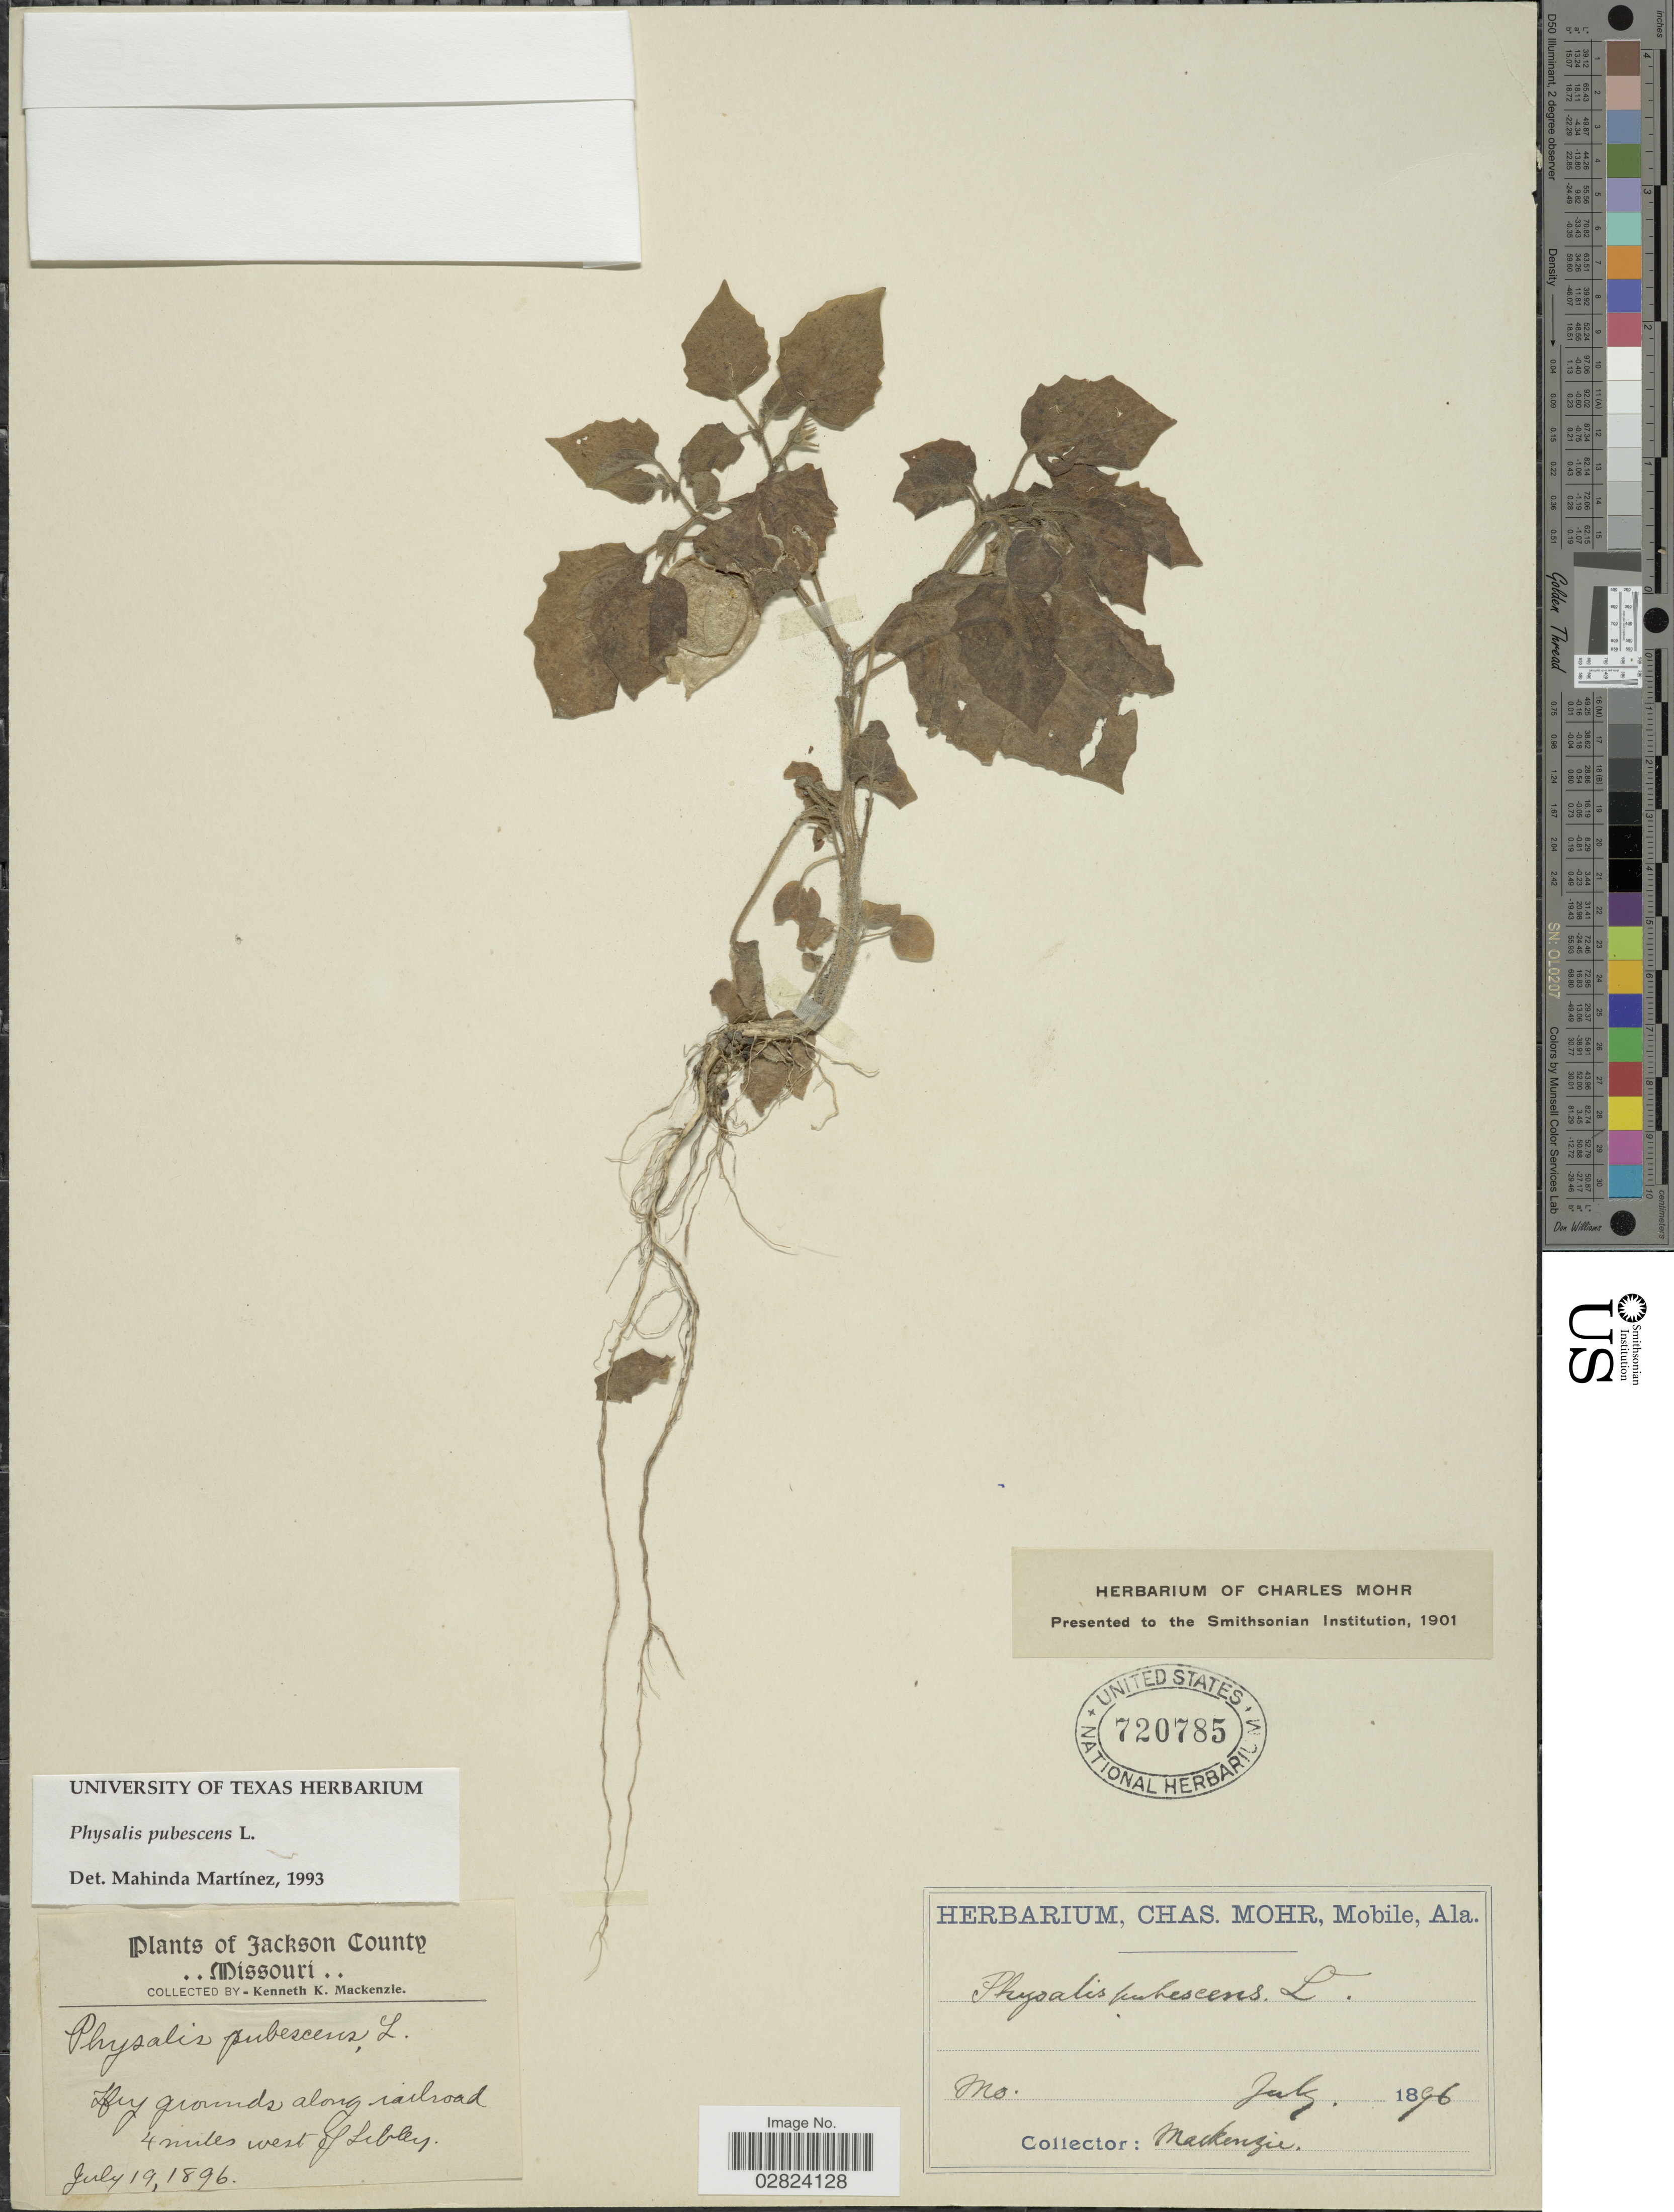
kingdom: Plantae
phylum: Tracheophyta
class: Magnoliopsida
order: Solanales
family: Solanaceae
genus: Physalis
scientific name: Physalis pubescens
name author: L.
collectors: K. K. Mackenzie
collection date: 1896-07-19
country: United States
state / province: Missouri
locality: Jackson County. Dry grounds along railroad 4 miles west of Libley.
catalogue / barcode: US 720785